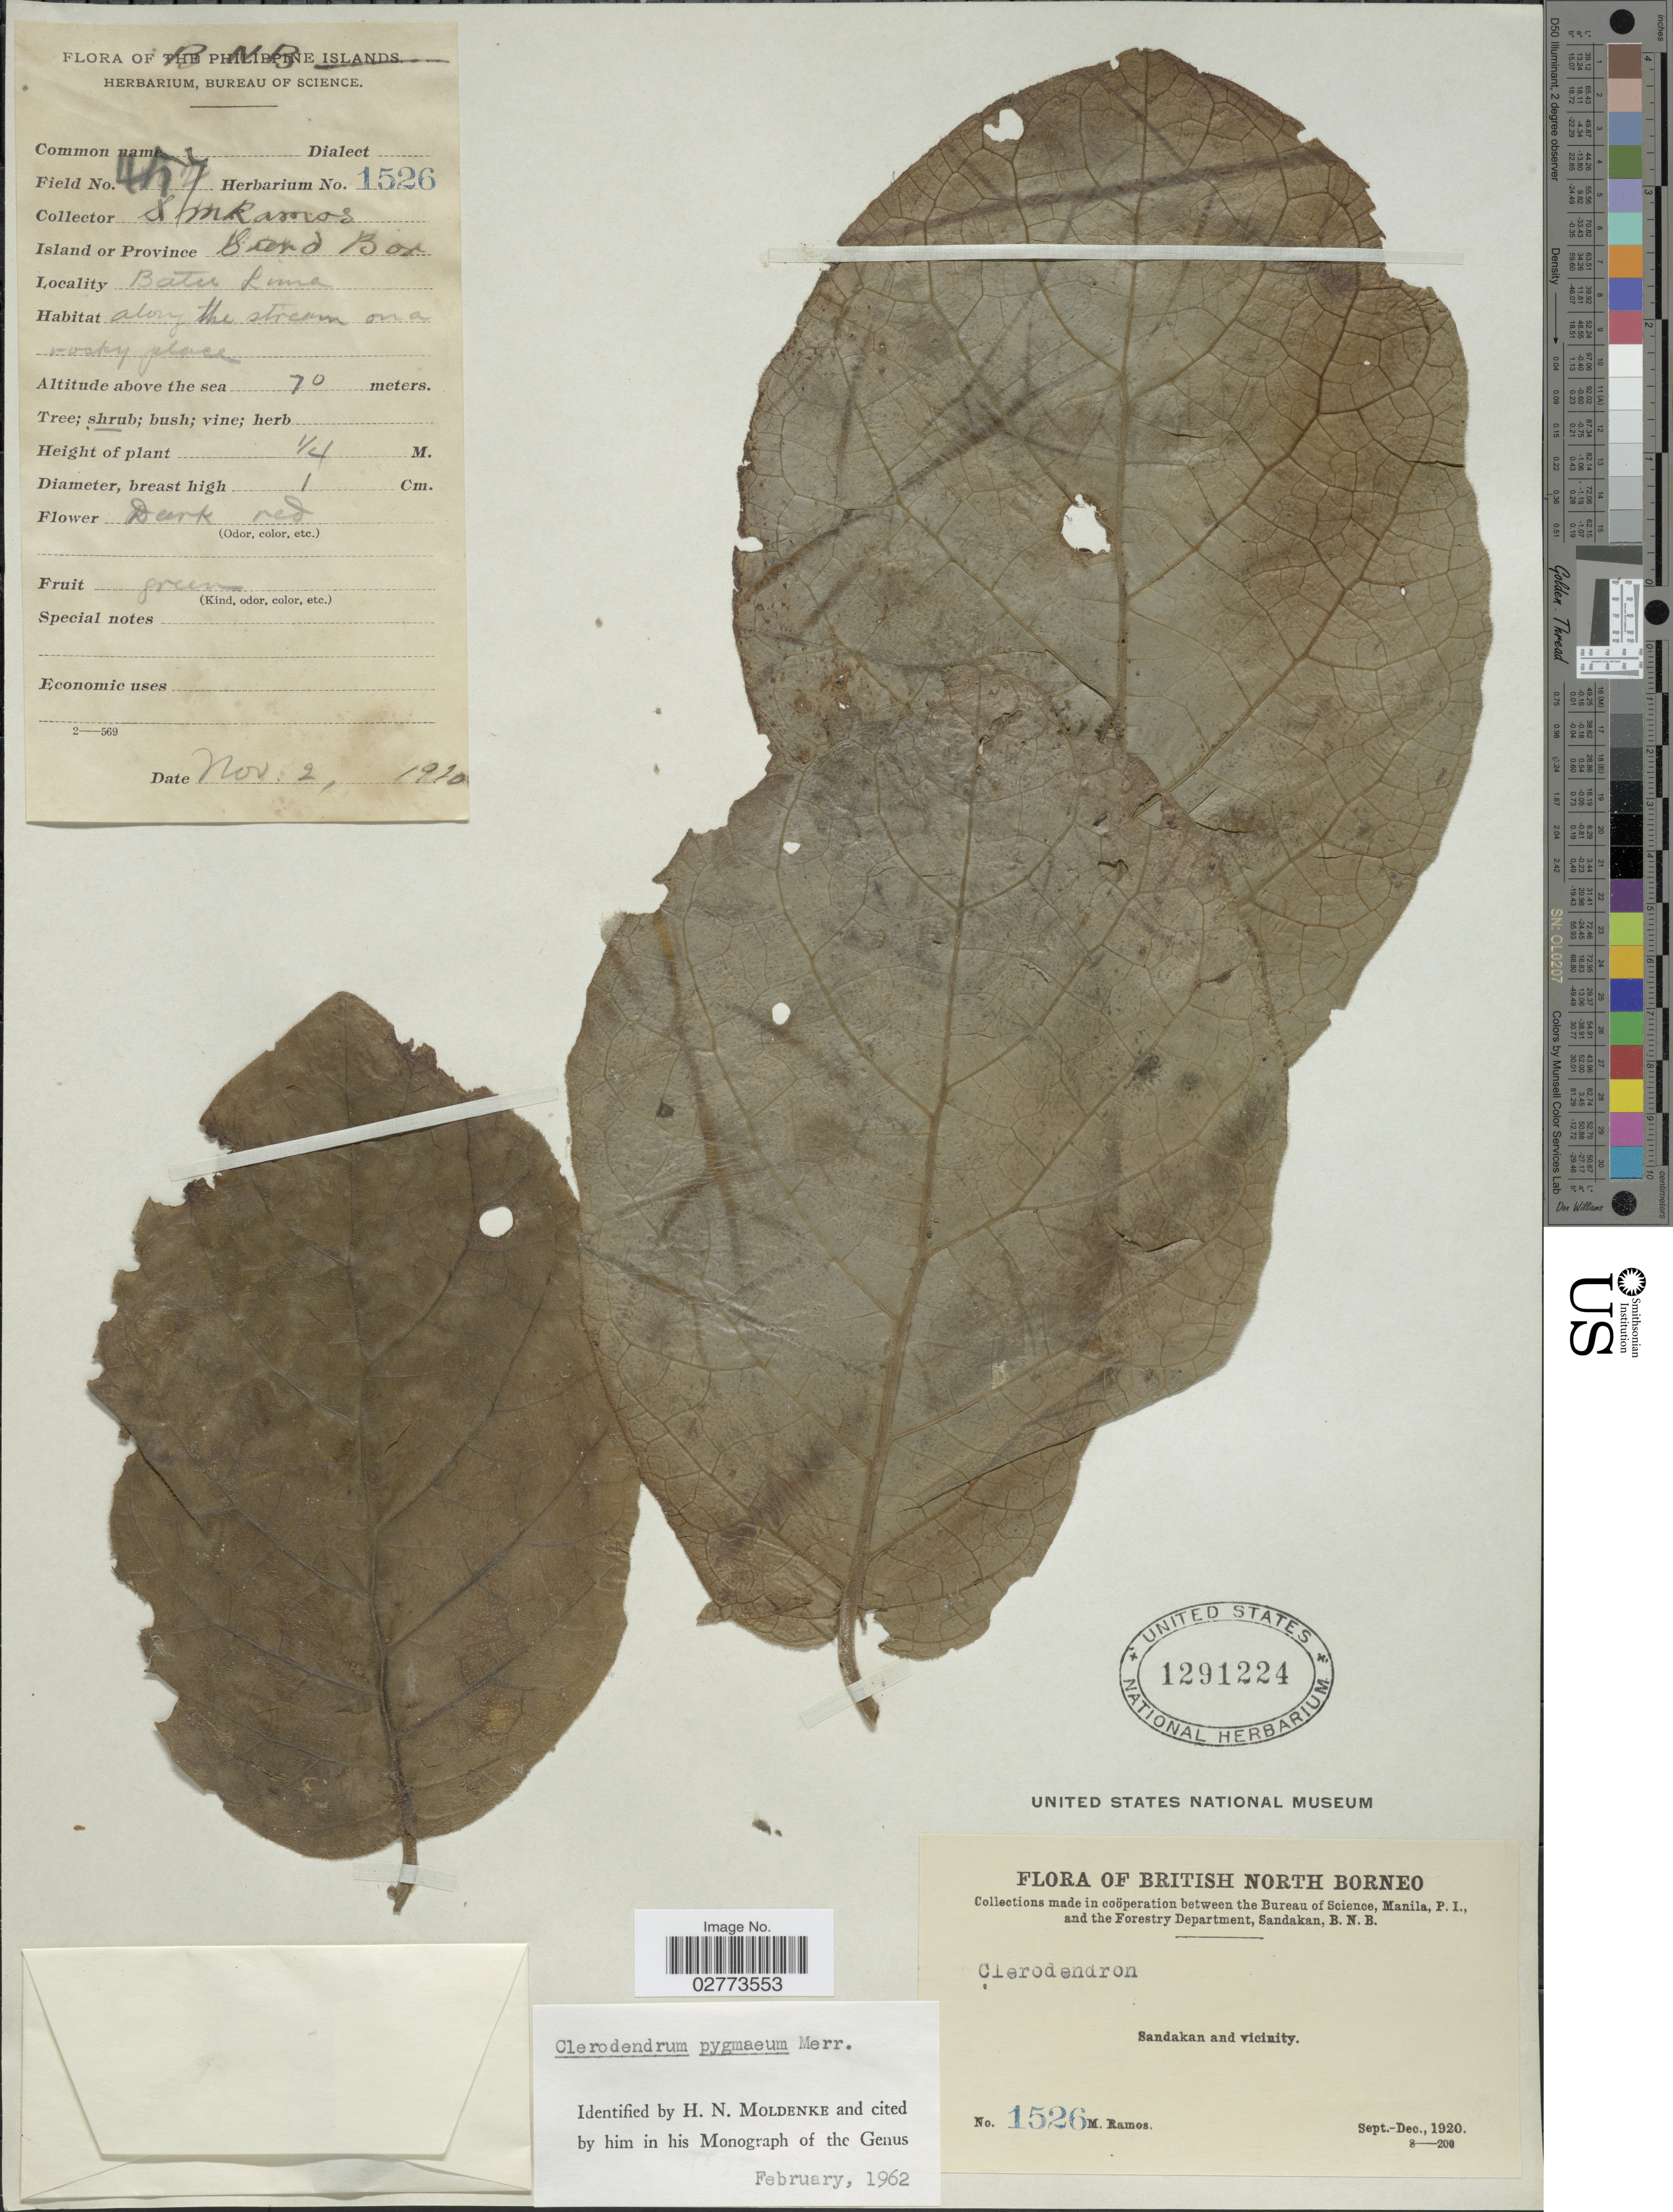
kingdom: Plantae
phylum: Tracheophyta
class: Magnoliopsida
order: Lamiales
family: Lamiaceae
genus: Clerodendrum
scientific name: Clerodendrum pygmaeum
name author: Merr.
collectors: M. Ramos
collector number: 1526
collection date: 1920-11-02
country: Malaysia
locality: Sand [interpreted] Bose. Batu Lima. British North Borneo. Sandakan and vicinity.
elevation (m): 70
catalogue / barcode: US 1291224